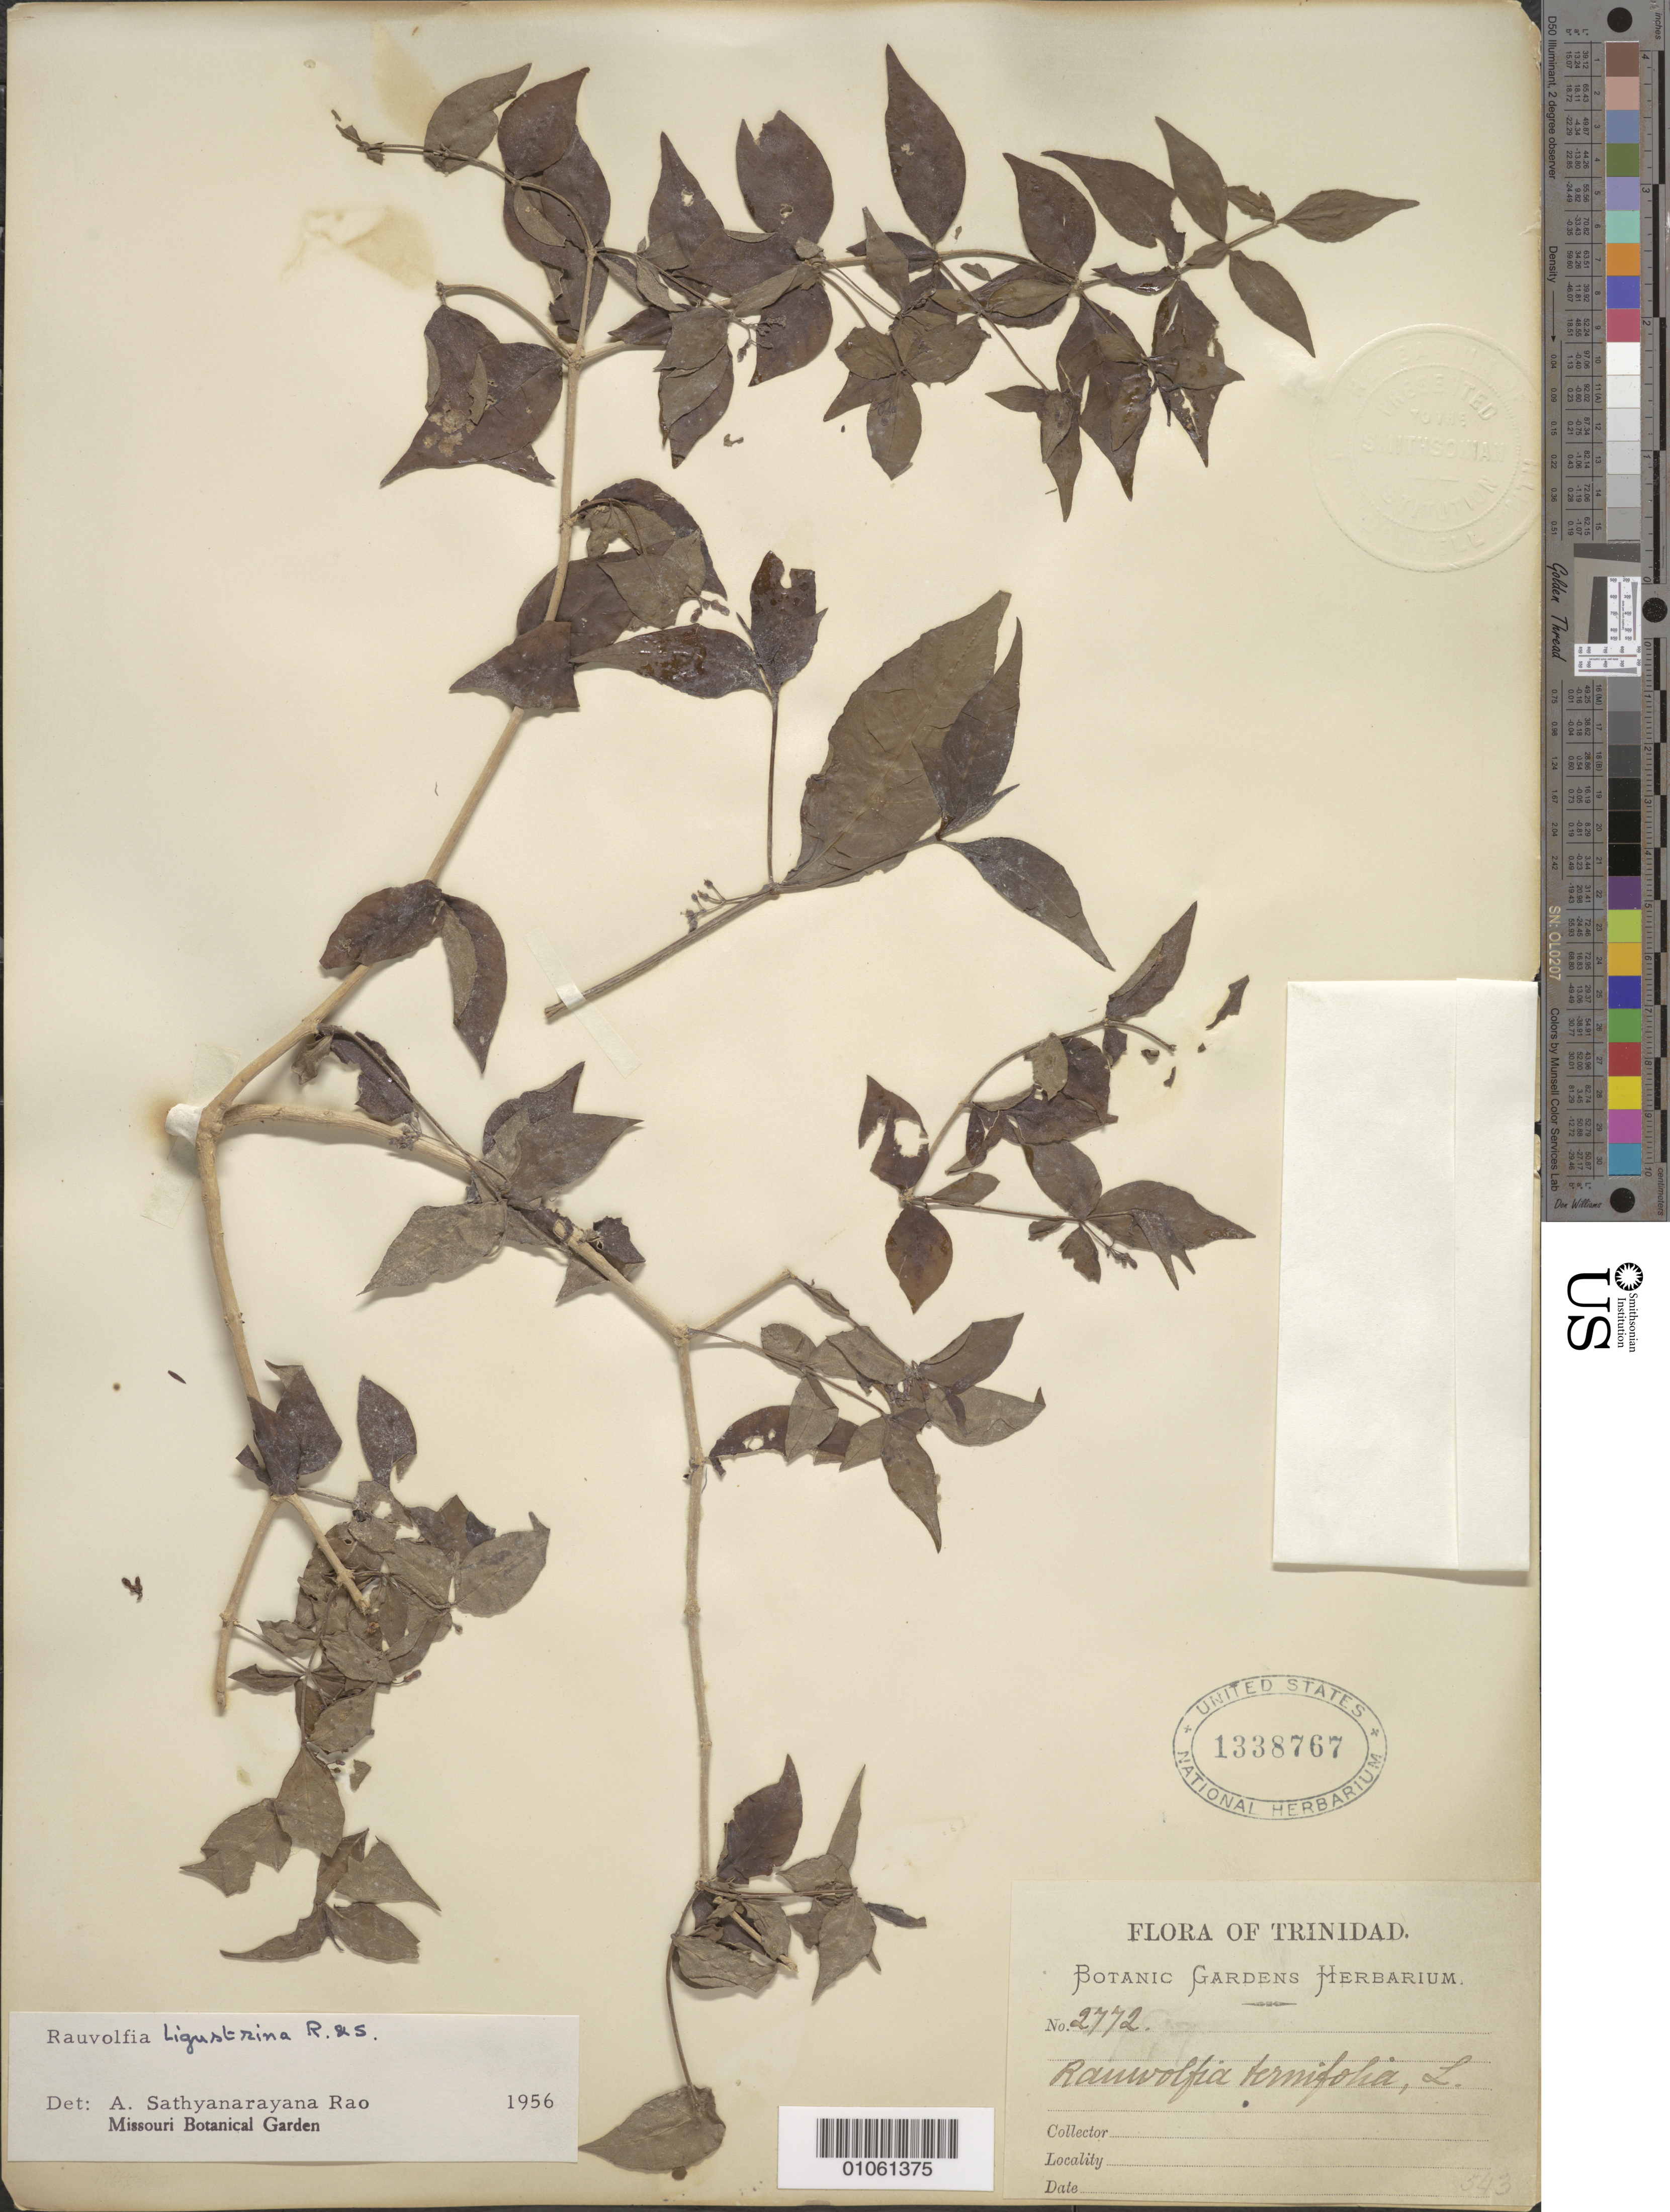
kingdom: Plantae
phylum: Tracheophyta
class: Magnoliopsida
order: Gentianales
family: Apocynaceae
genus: Rauvolfia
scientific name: Rauvolfia ligustrina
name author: Willd. ex Roem. & Schult.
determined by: Rao, A. S.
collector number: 2772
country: Trinidad and Tobago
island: Trinidad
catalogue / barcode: US 1338767